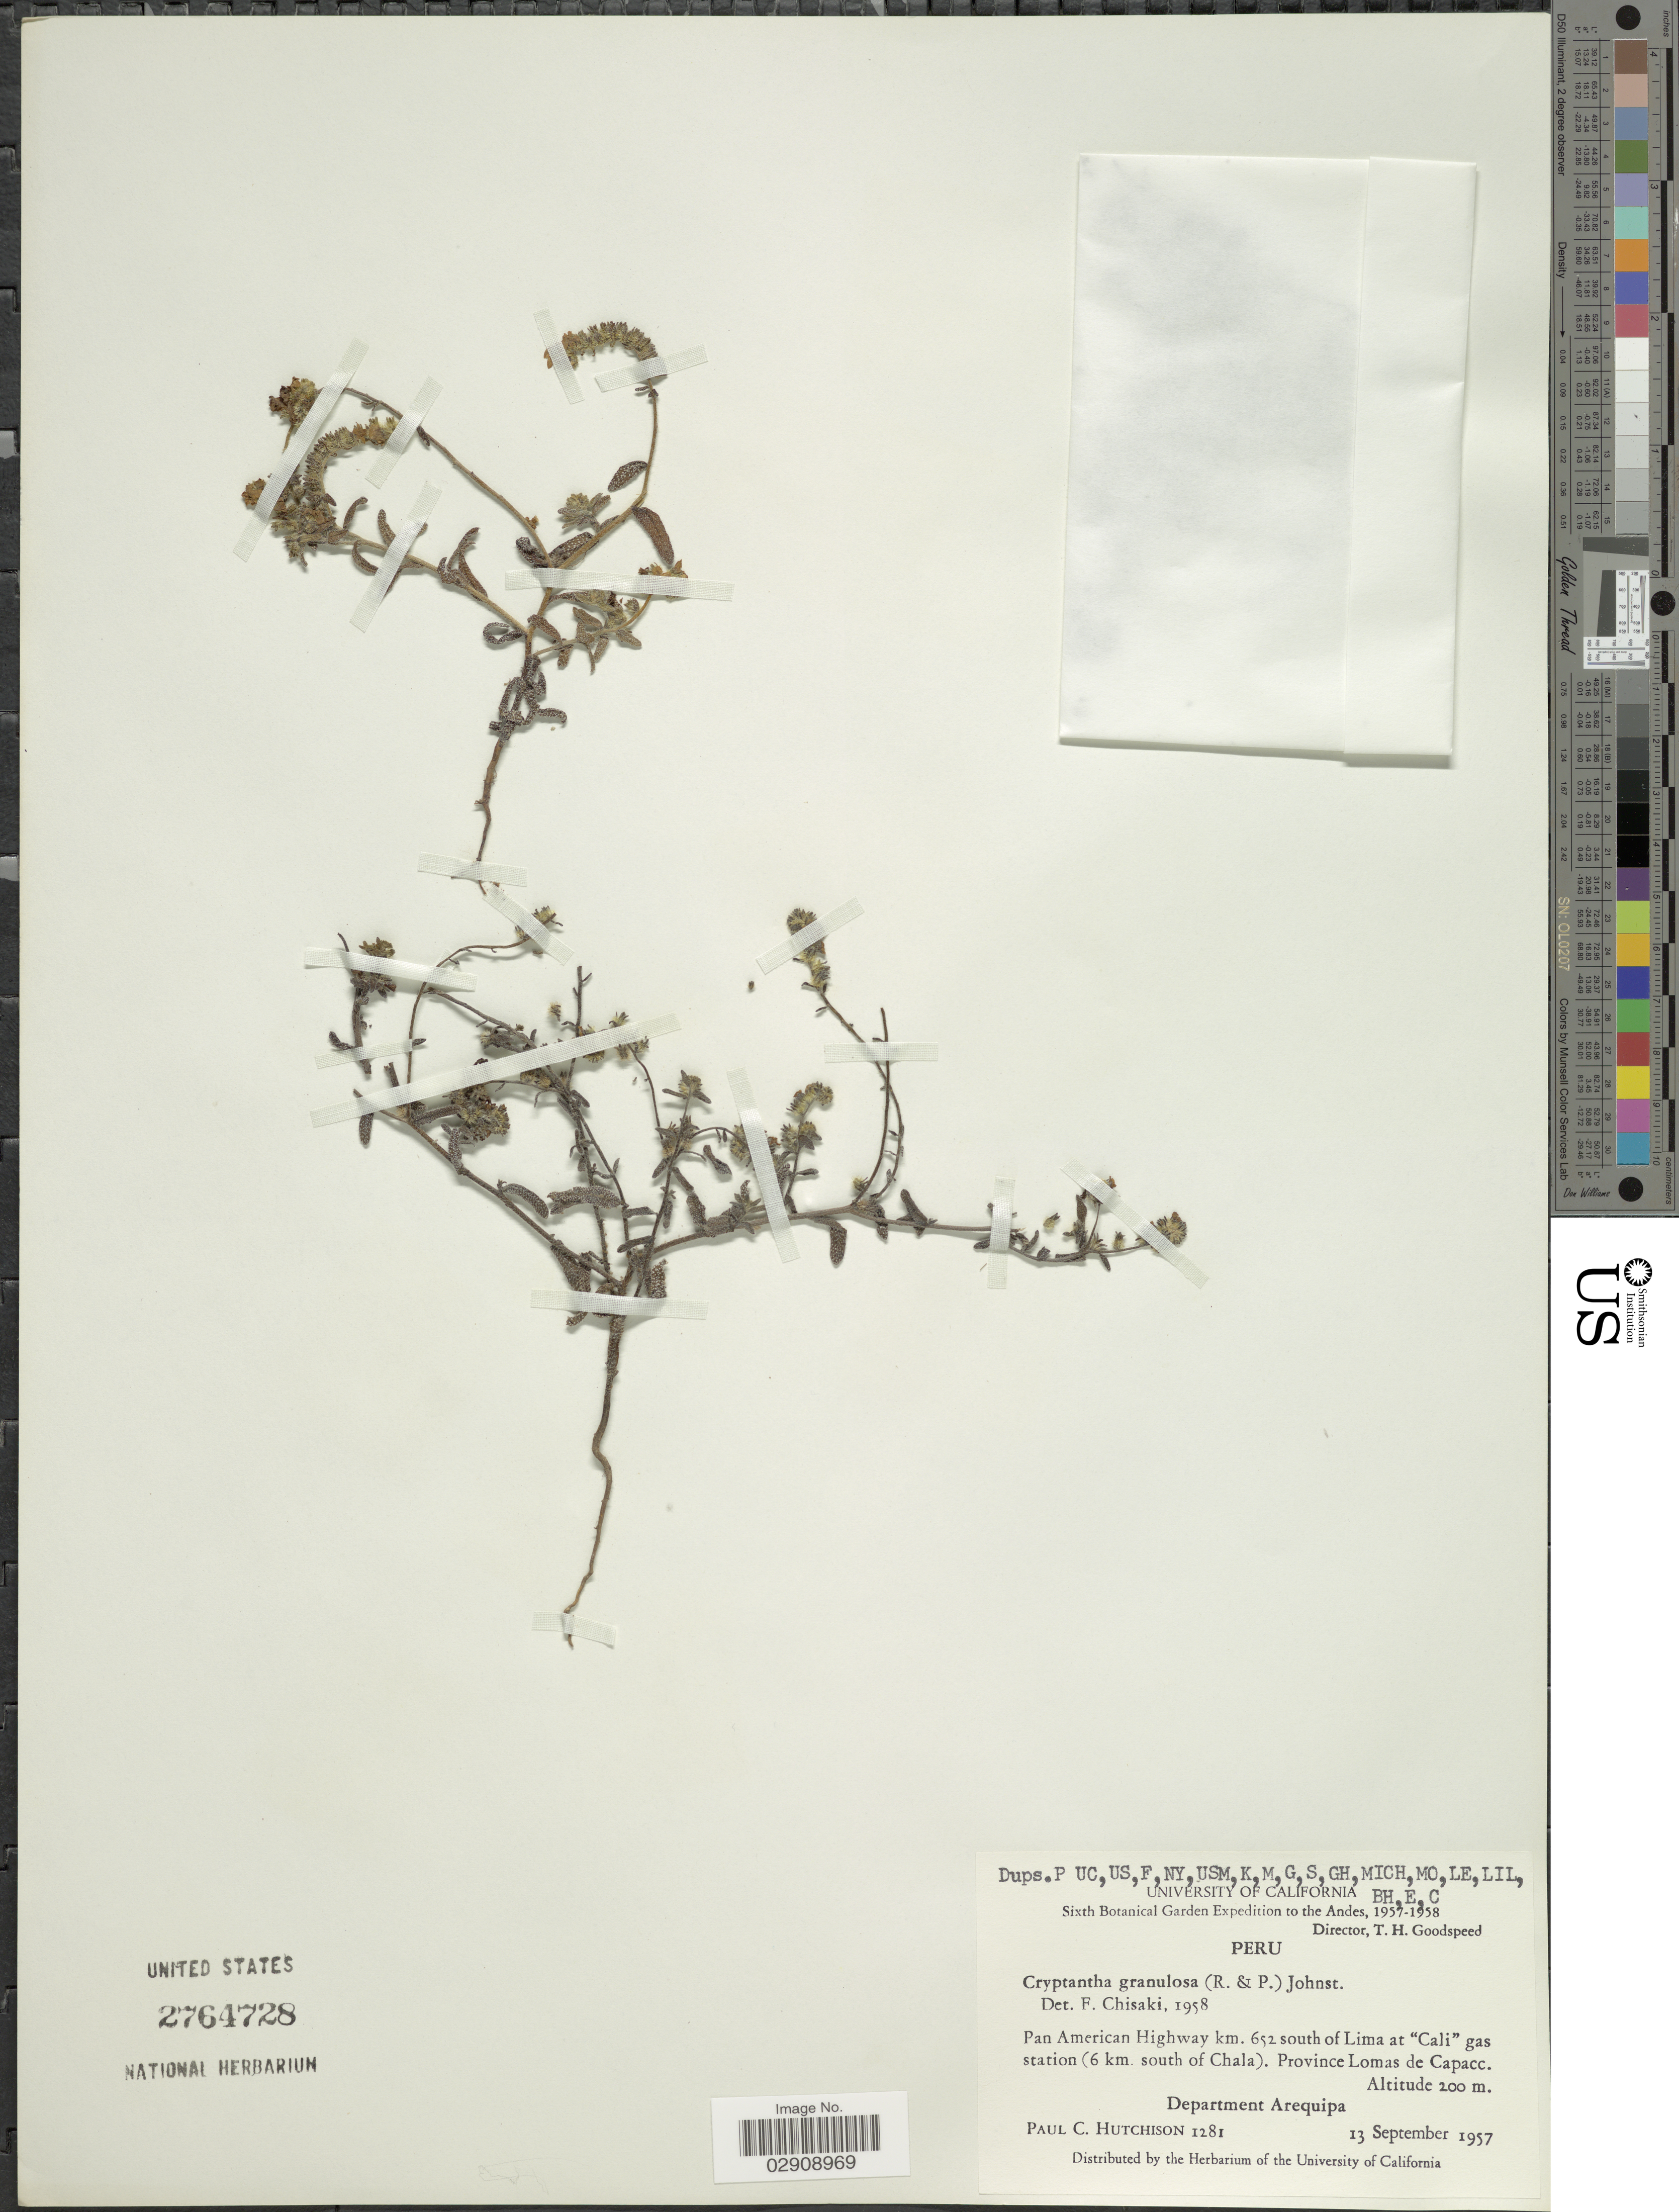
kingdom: Plantae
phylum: Tracheophyta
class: Magnoliopsida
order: Boraginales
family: Boraginaceae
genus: Cryptantha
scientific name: Cryptantha limensis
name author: (A. DC.) I.M. Johnst.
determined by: Moroni, Pablo, (SI), Instituto de Botanica Darwinion (ARGENTINA)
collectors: P. C. Hutchison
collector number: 1281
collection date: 1957-09-13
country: Peru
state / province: Arequipa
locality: Pan American Highway km. 652 south of Lima at "Cali" gas station (6 km. south of Chala). Province Lomas de Capacc. Department Arequipa. The Andes. Peru.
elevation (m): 200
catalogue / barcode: US 2764728